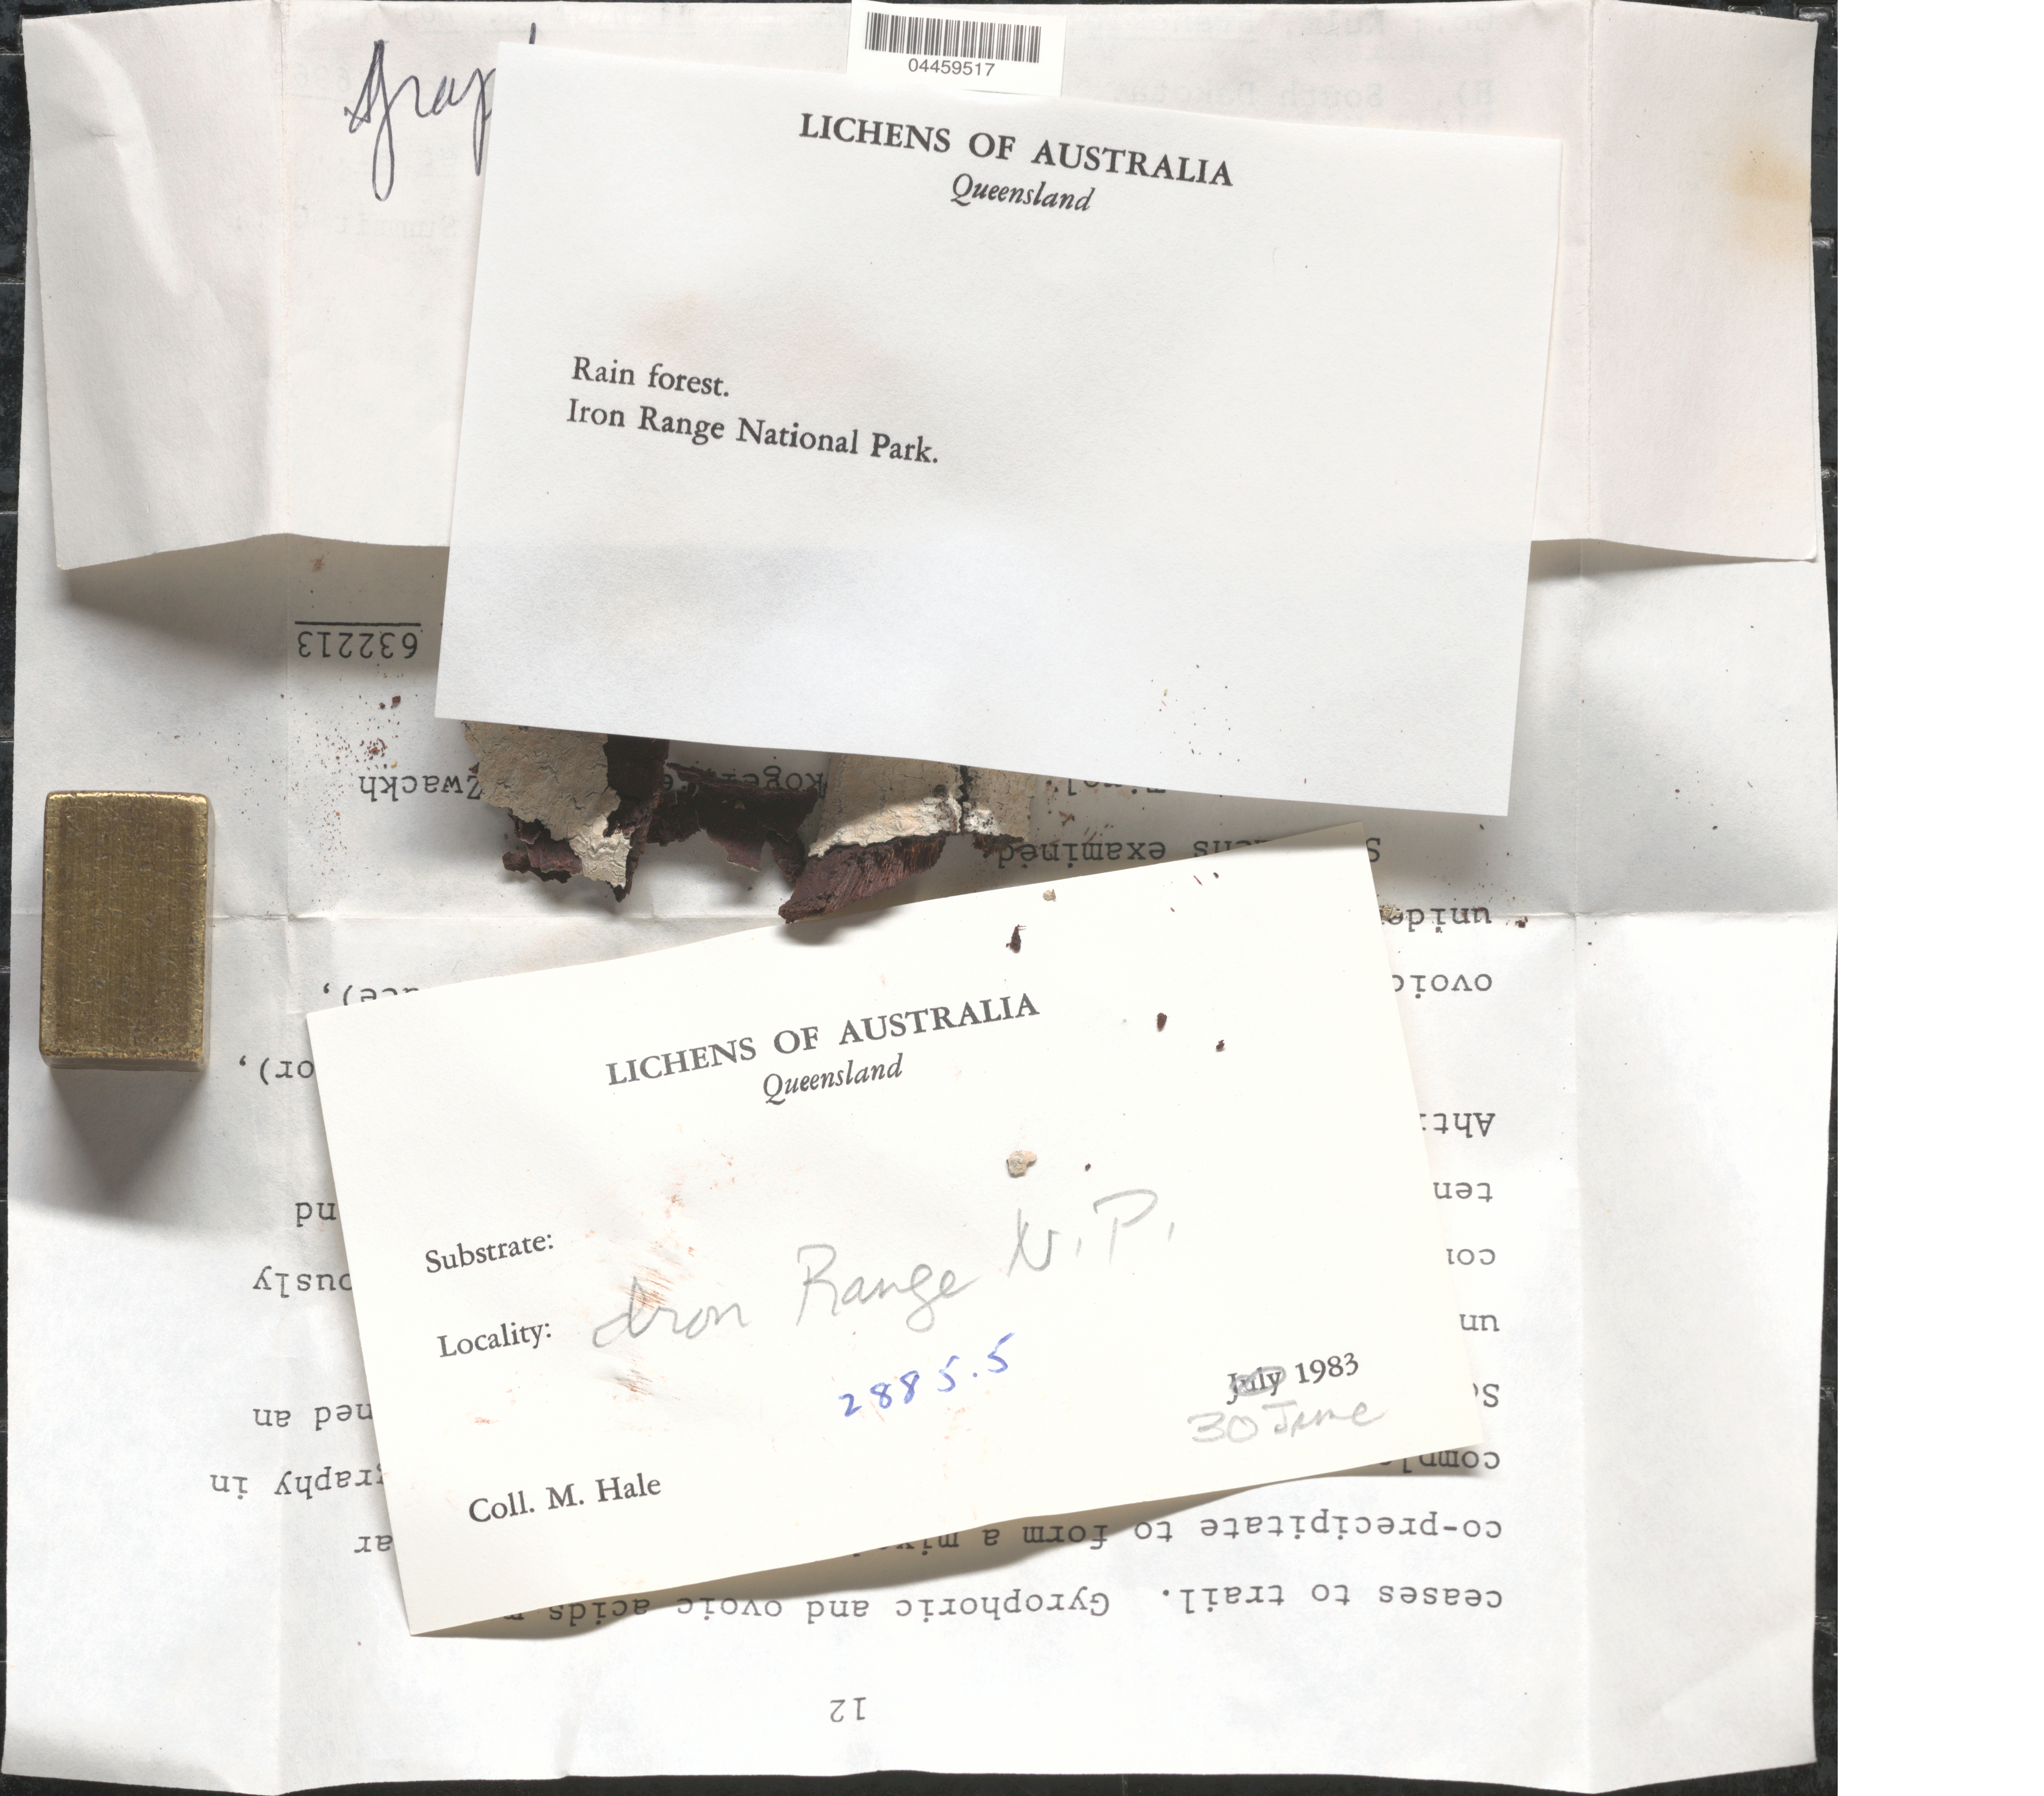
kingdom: Fungi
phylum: Ascomycota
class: Lecanoromycetes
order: Ostropales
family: Graphidaceae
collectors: M. Hale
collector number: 28855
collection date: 1983-06-30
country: Australia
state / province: Queensland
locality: Rain forest. Iron Range National Park.